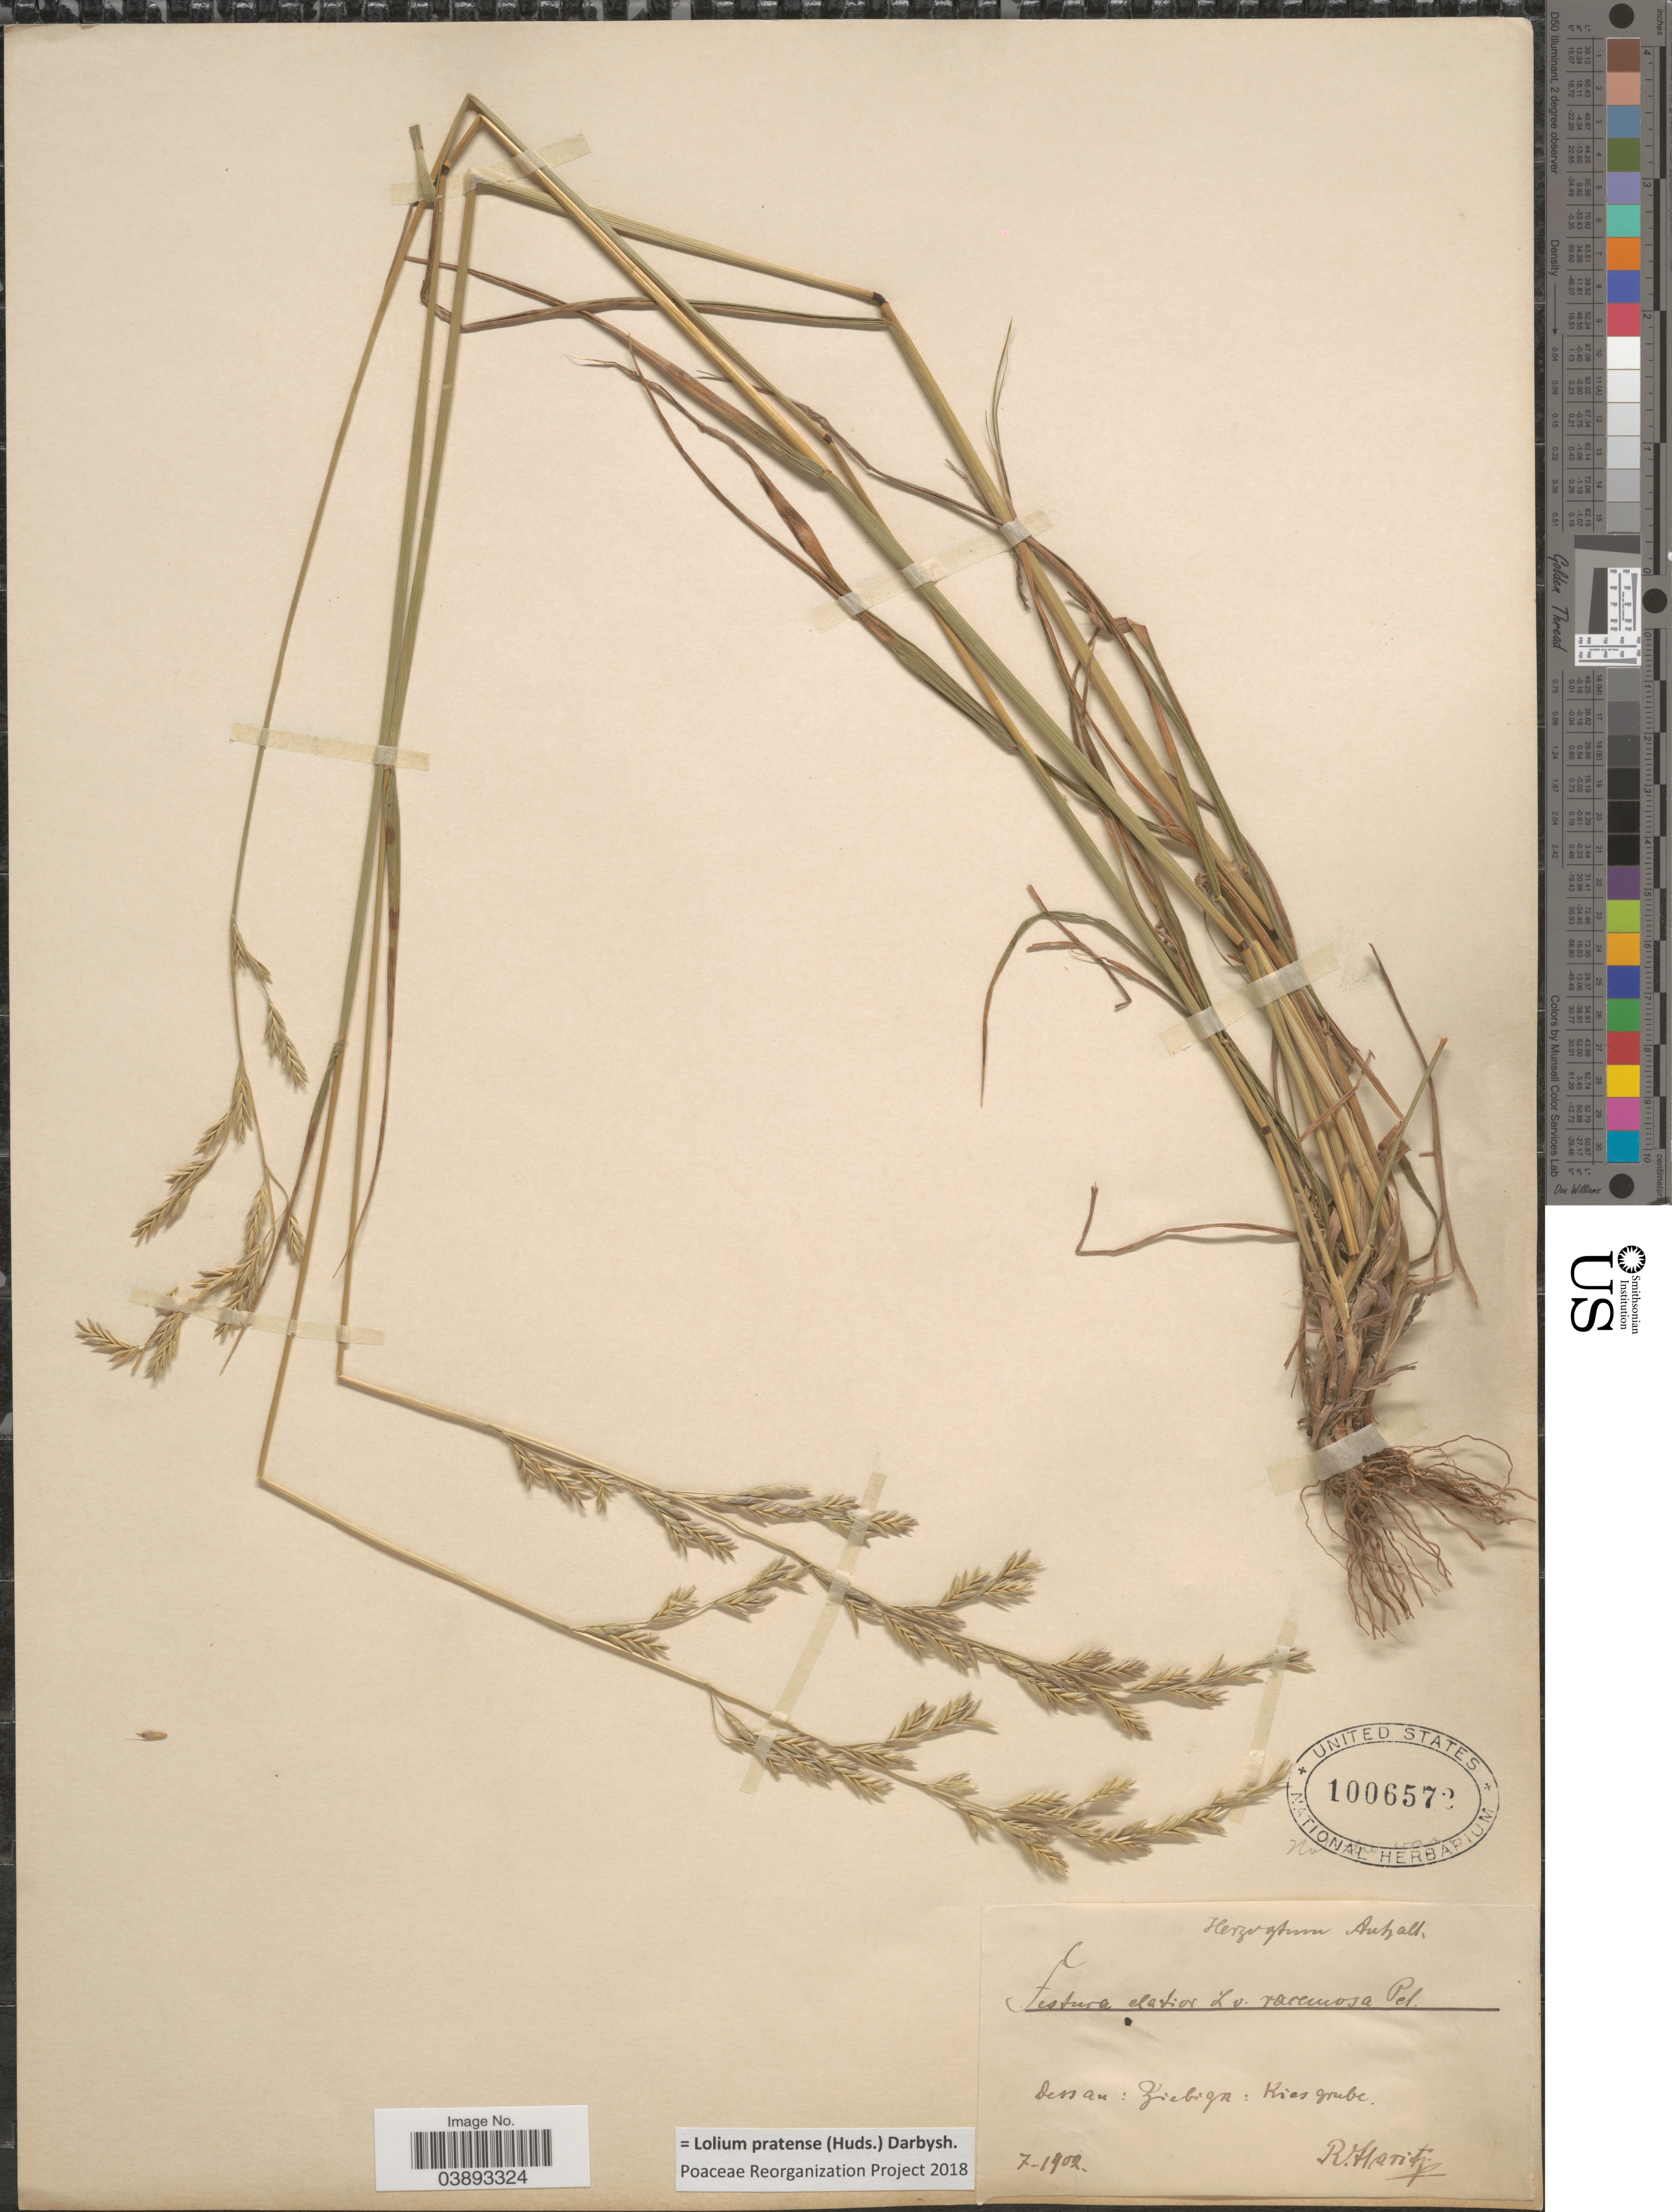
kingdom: Plantae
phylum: Tracheophyta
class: Liliopsida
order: Poales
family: Poaceae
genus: Lolium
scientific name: Lolium pratense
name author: (Huds.) Darbysh.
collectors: R. Haritz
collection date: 1902-07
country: Germany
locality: Dessau: Ziebigk: Kies grube.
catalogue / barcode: US 1006572